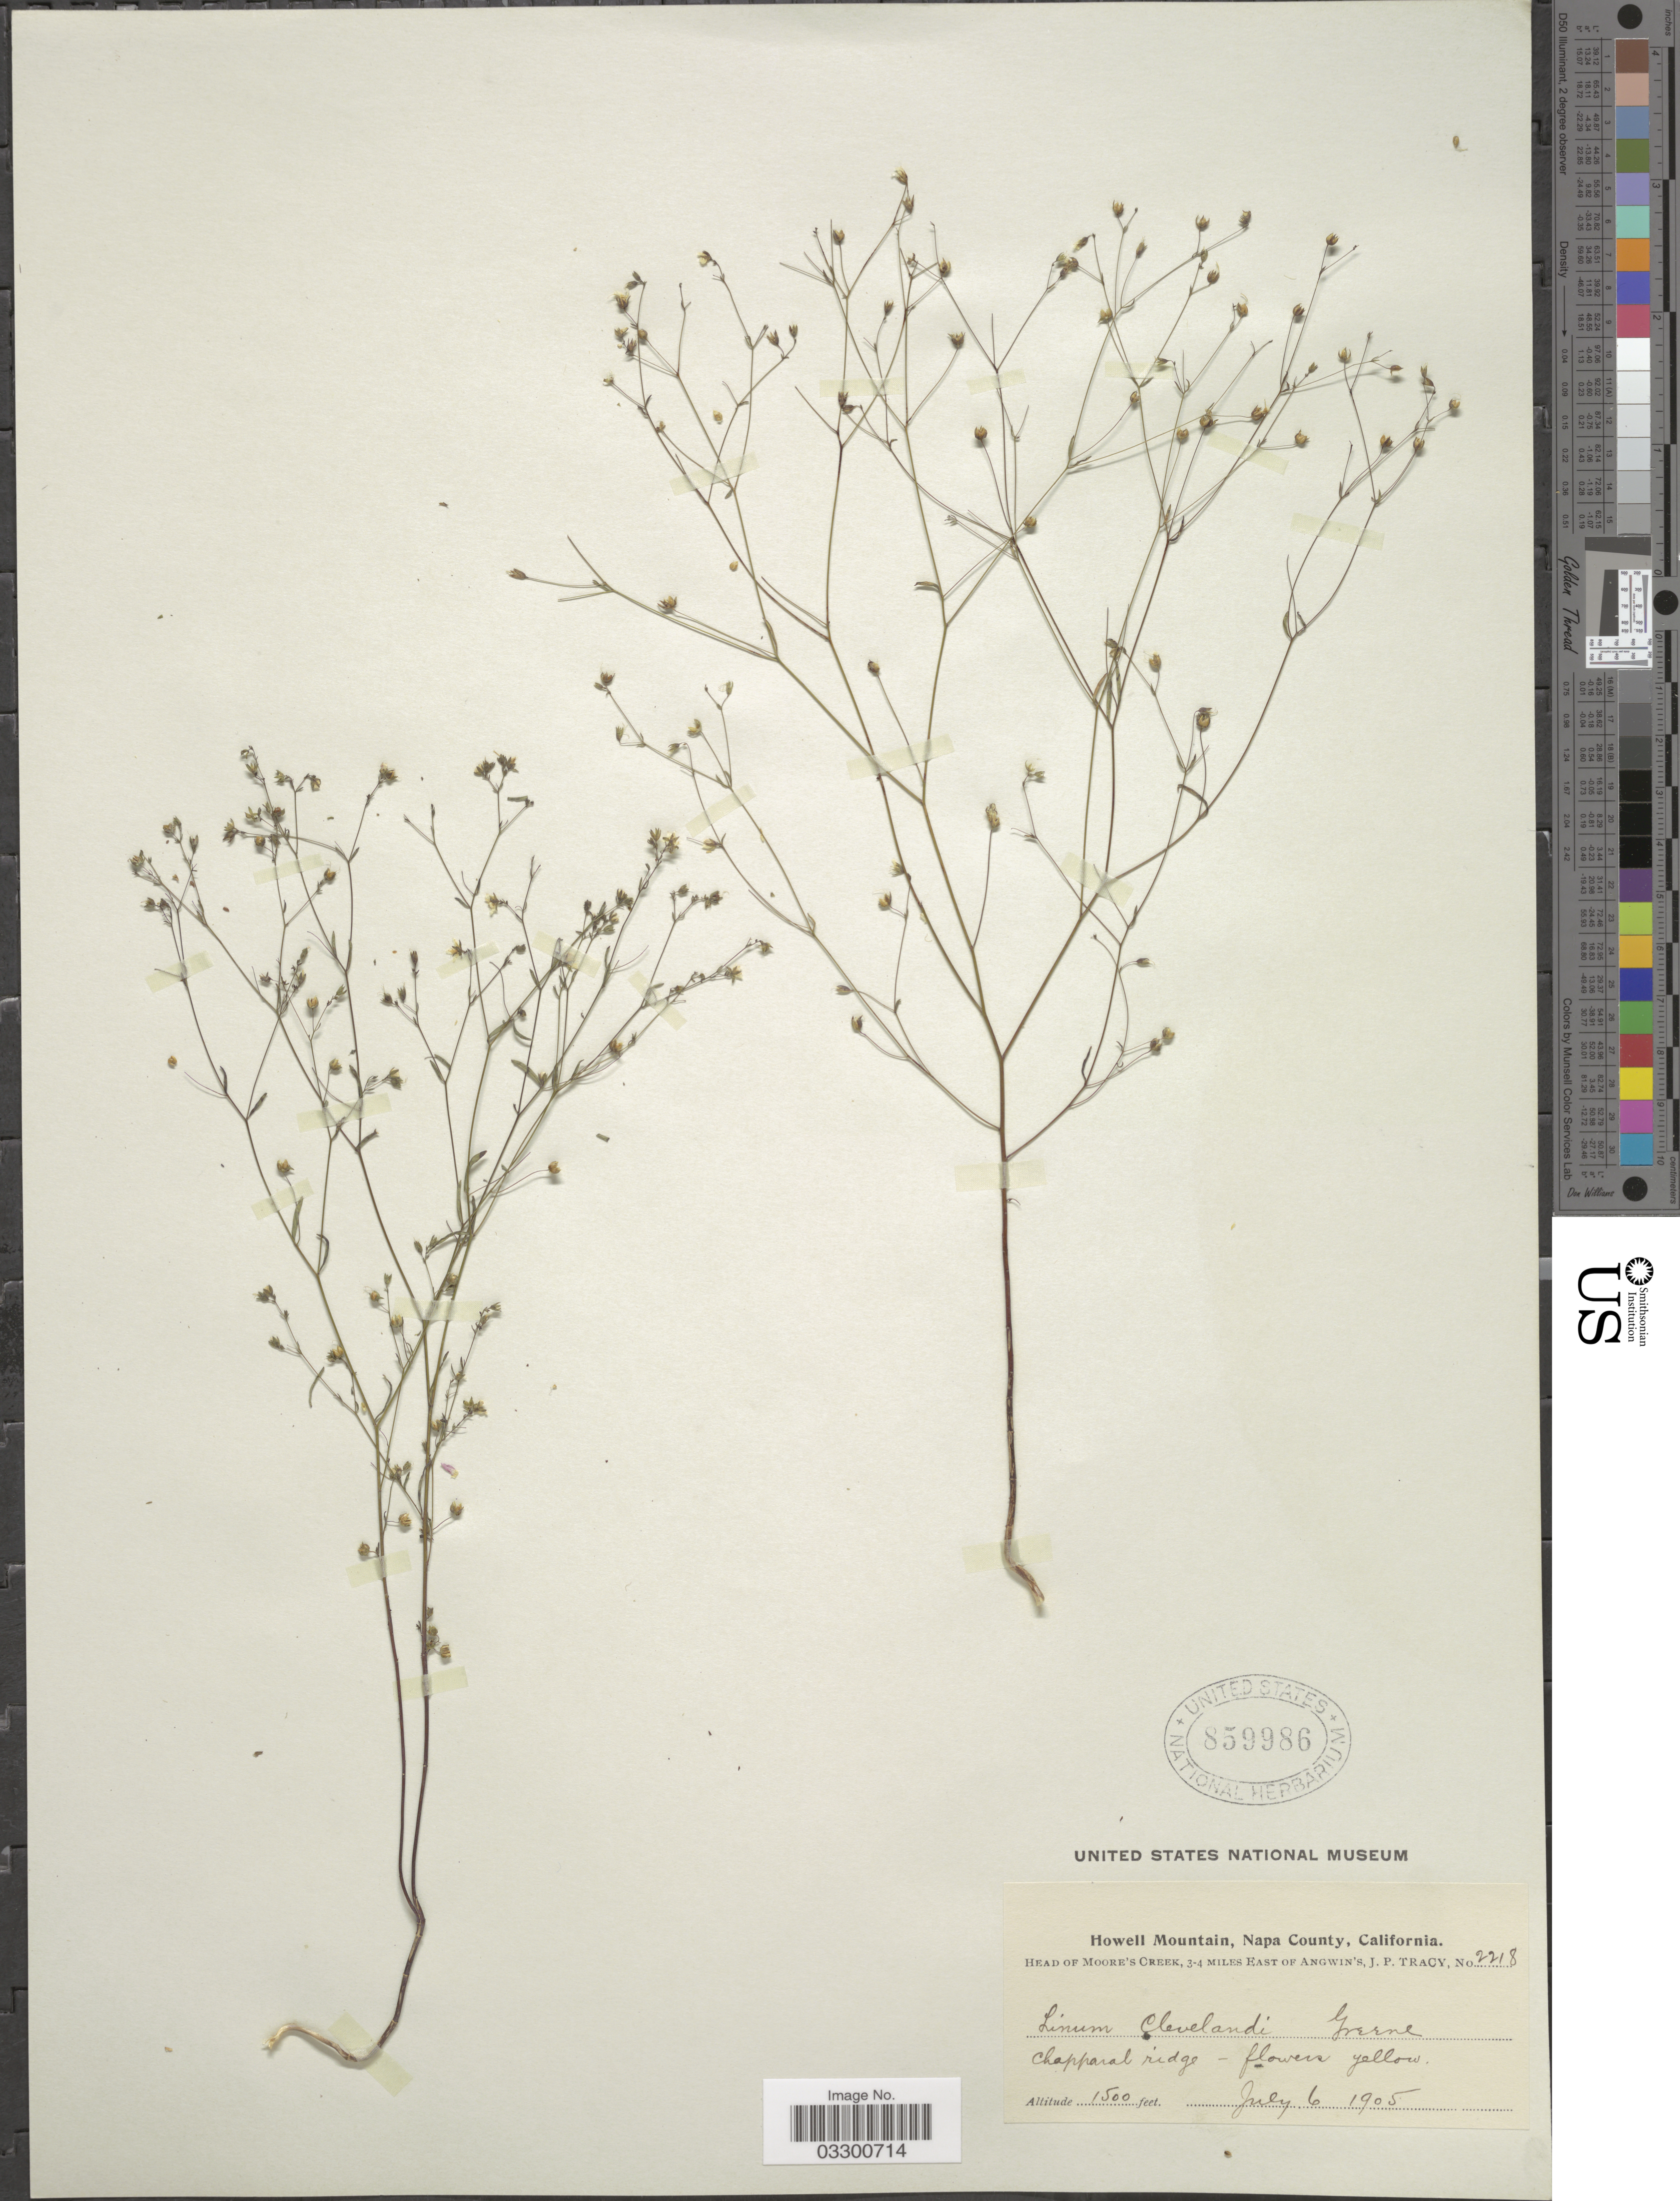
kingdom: Plantae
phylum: Tracheophyta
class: Magnoliopsida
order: Malpighiales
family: Linaceae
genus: Hesperolinon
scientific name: Hesperolinon clevelandii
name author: (A. Gray) Small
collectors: J. Tracy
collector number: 2218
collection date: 1905-07-06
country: United States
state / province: California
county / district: Napa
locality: Howell Mountain, Napa County. Head of Moore's Creek, 3-4 miles East of Angwin's.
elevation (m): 457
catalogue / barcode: US 859986